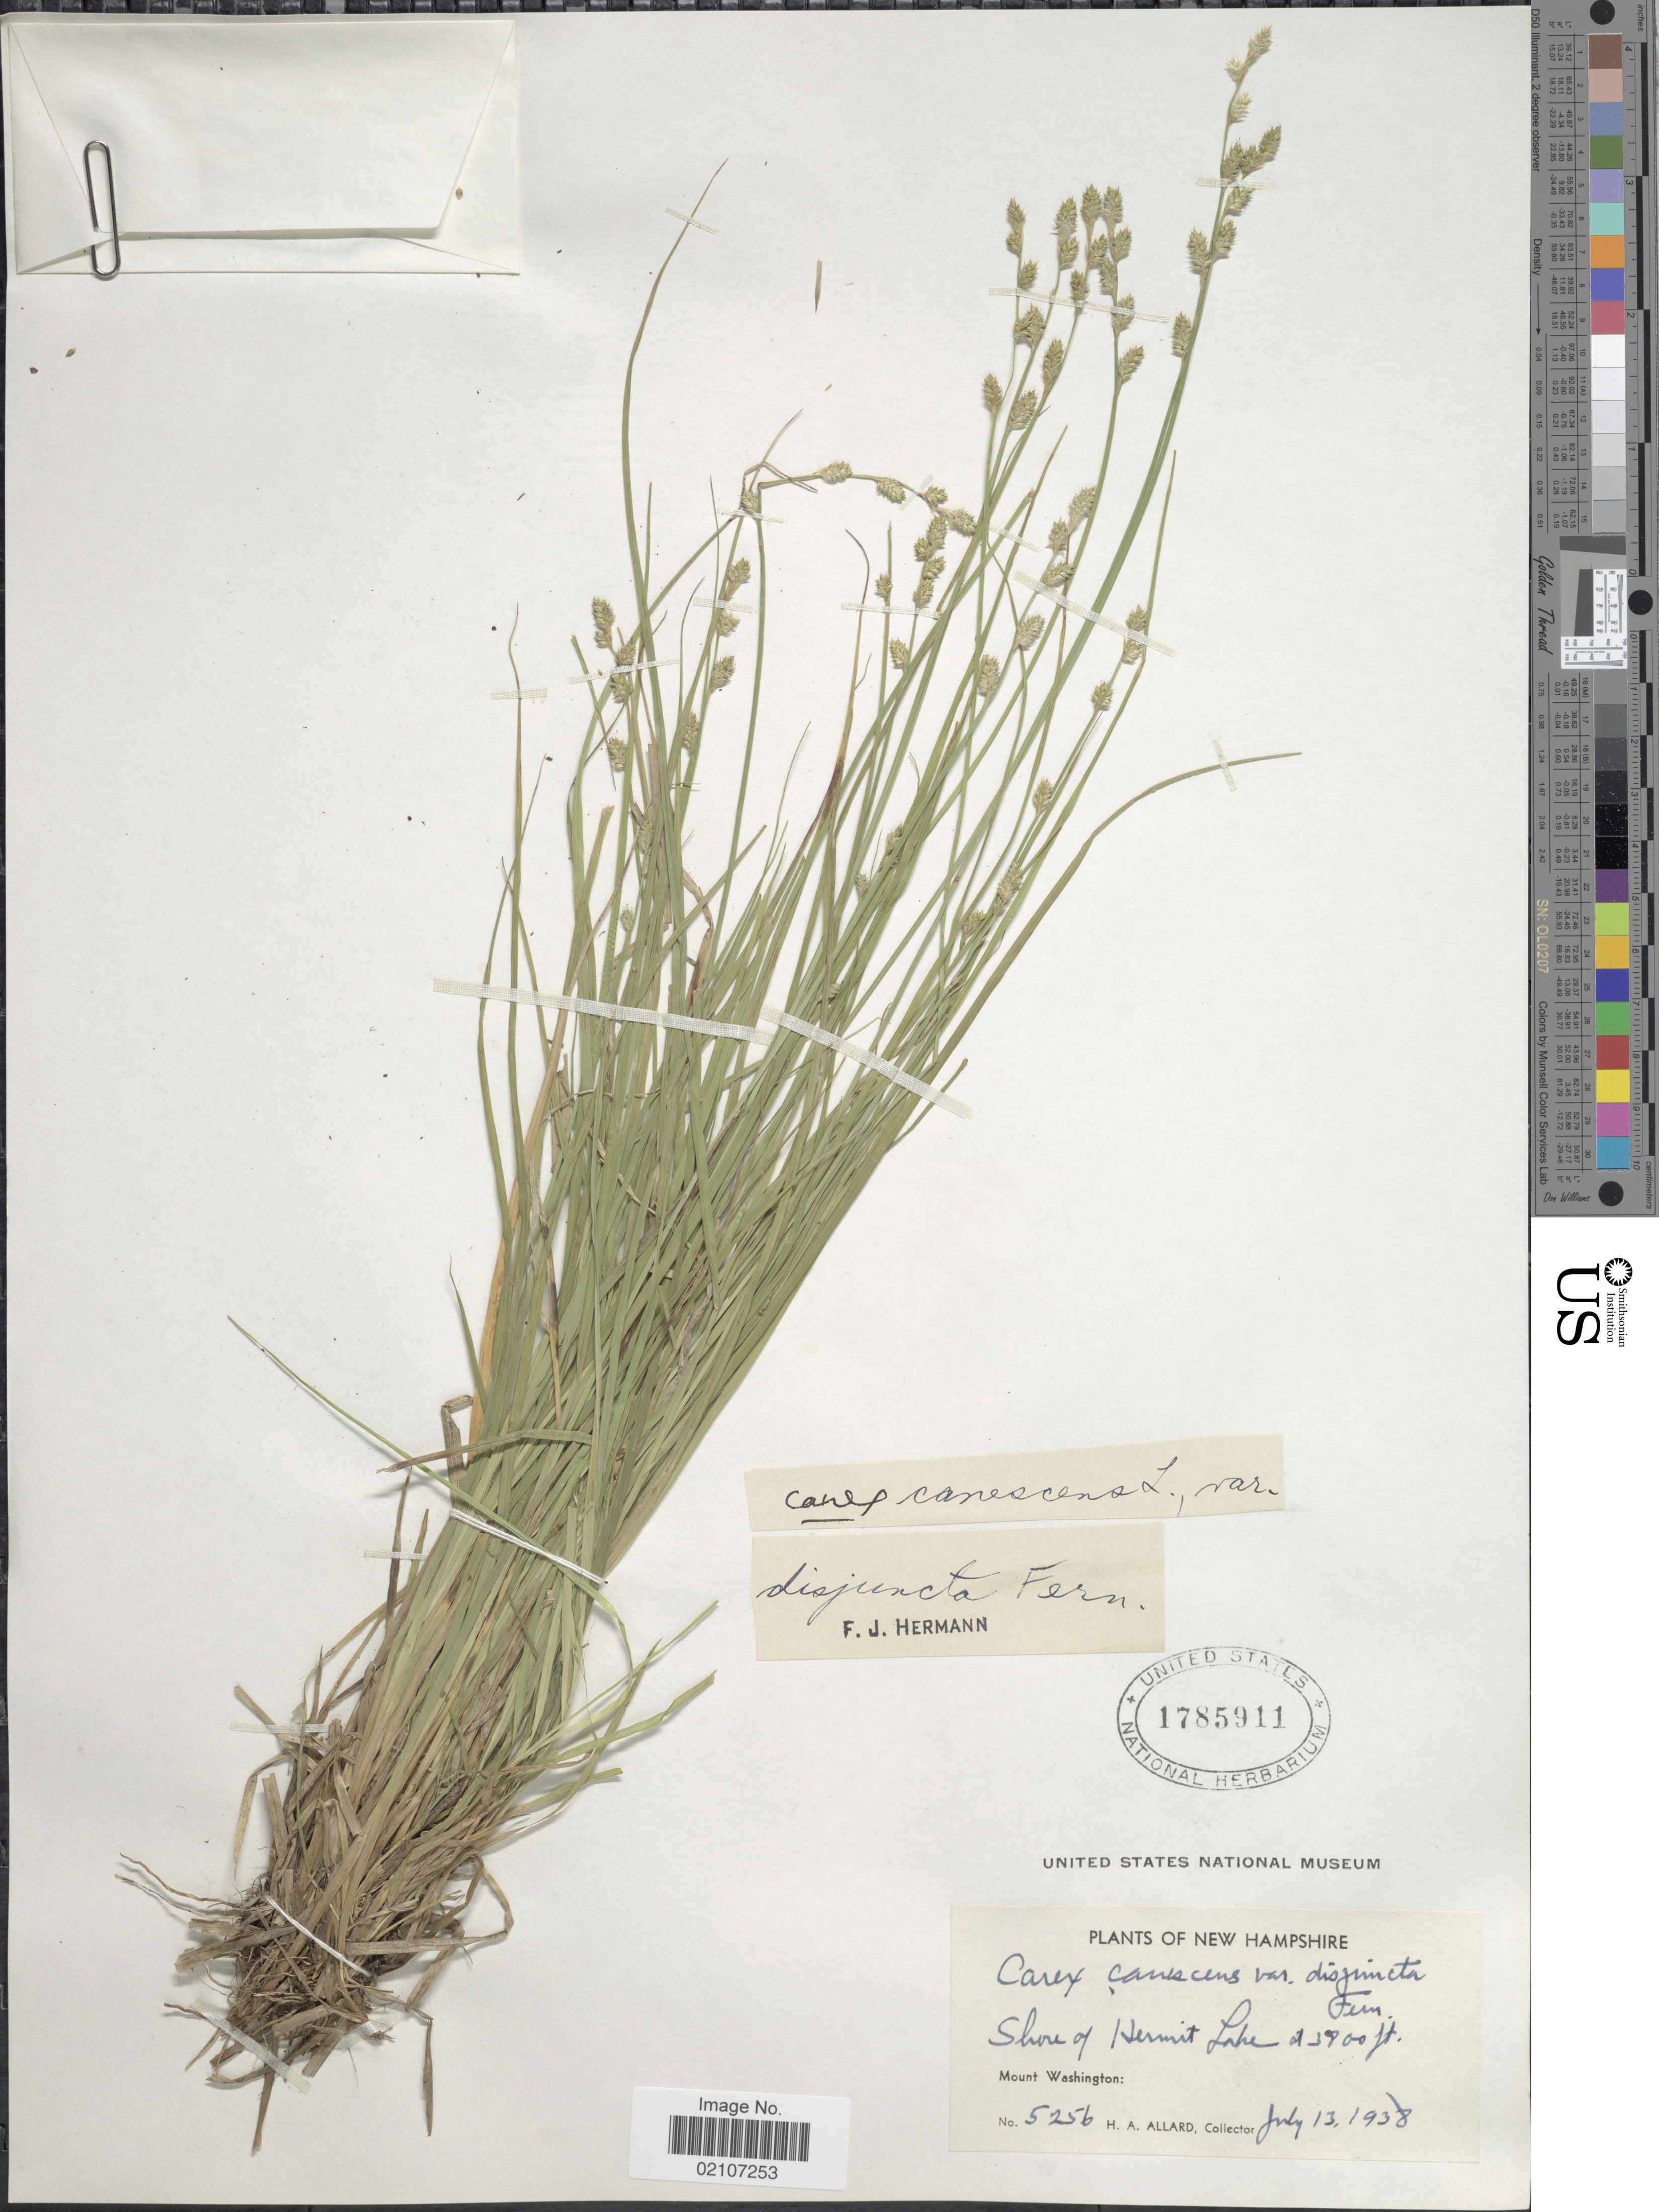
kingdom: Plantae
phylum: Tracheophyta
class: Liliopsida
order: Poales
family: Cyperaceae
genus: Carex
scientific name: Carex canescens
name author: L.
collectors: H. A. Allard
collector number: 5256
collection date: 1938-07-13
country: United States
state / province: New Hampshire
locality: Shore of Hermit Lake. Mount Washington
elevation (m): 1158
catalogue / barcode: US 1785911